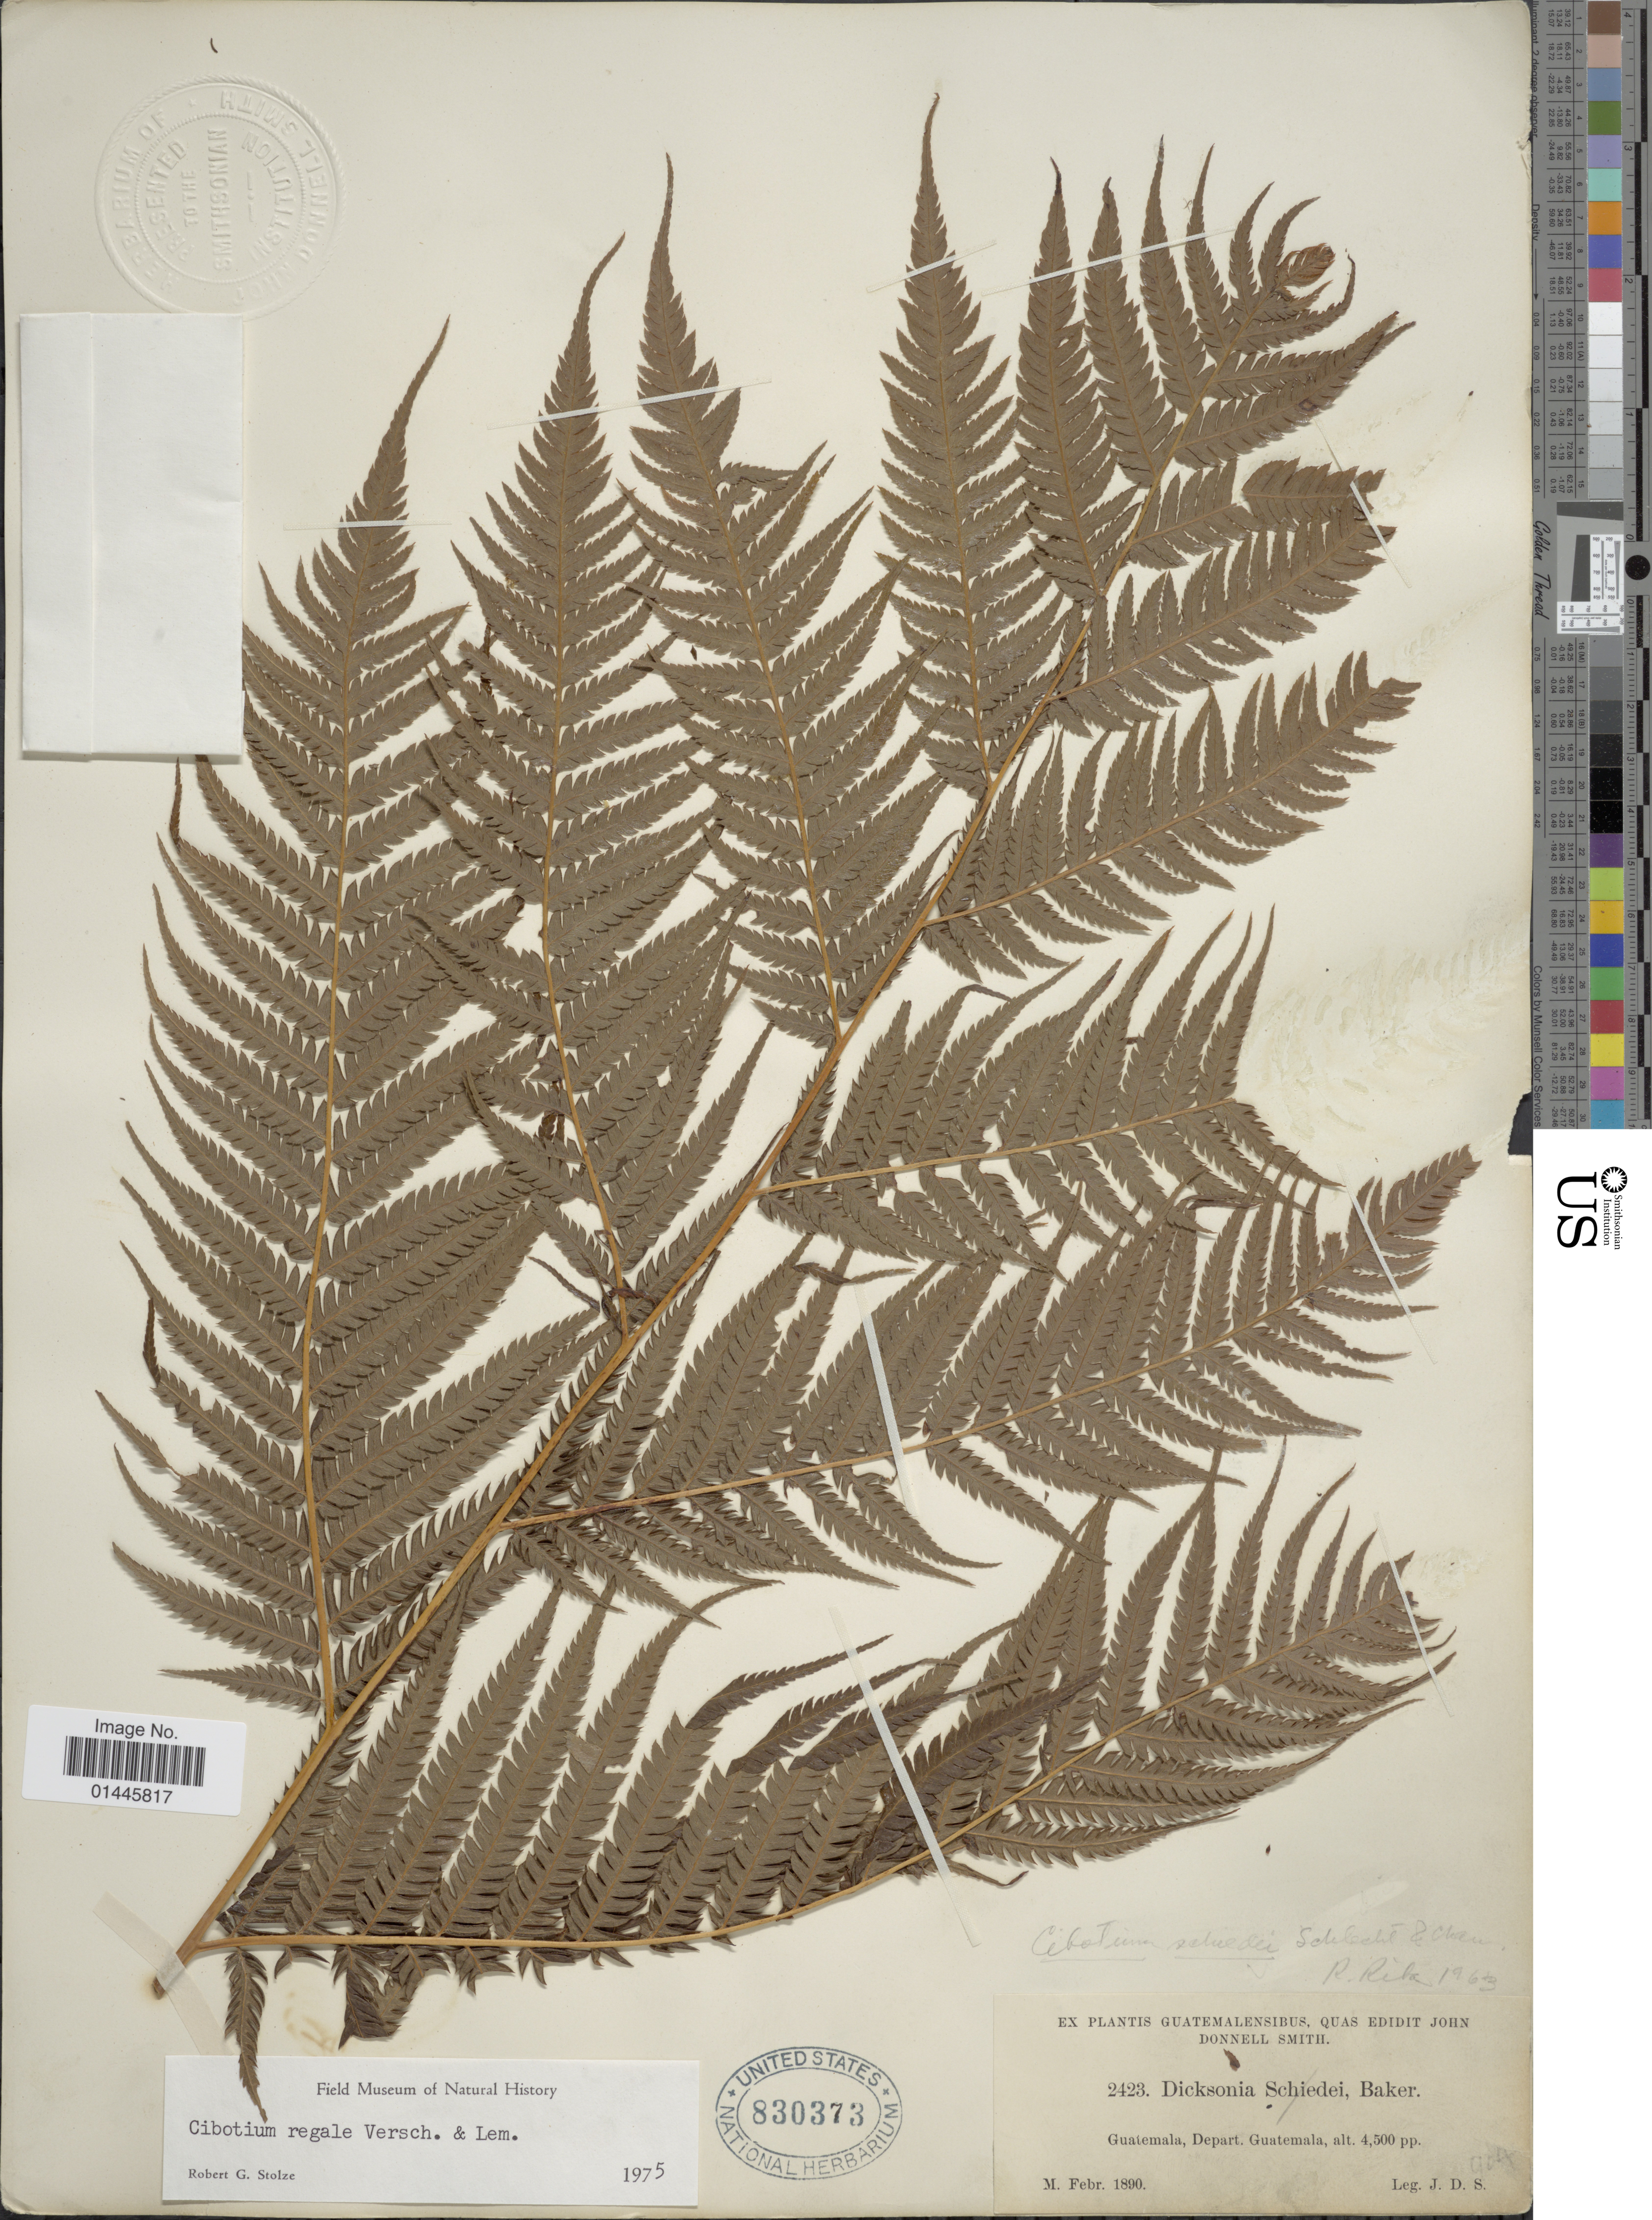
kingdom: Plantae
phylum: Tracheophyta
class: Polypodiopsida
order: Cyatheales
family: Cibotiaceae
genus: Cibotium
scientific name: Cibotium regale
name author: Verschaff. & Lem.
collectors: J. Donnell Smith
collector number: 2423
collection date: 1890-02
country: Guatemala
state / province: Guatemala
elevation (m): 1372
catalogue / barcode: US 830373